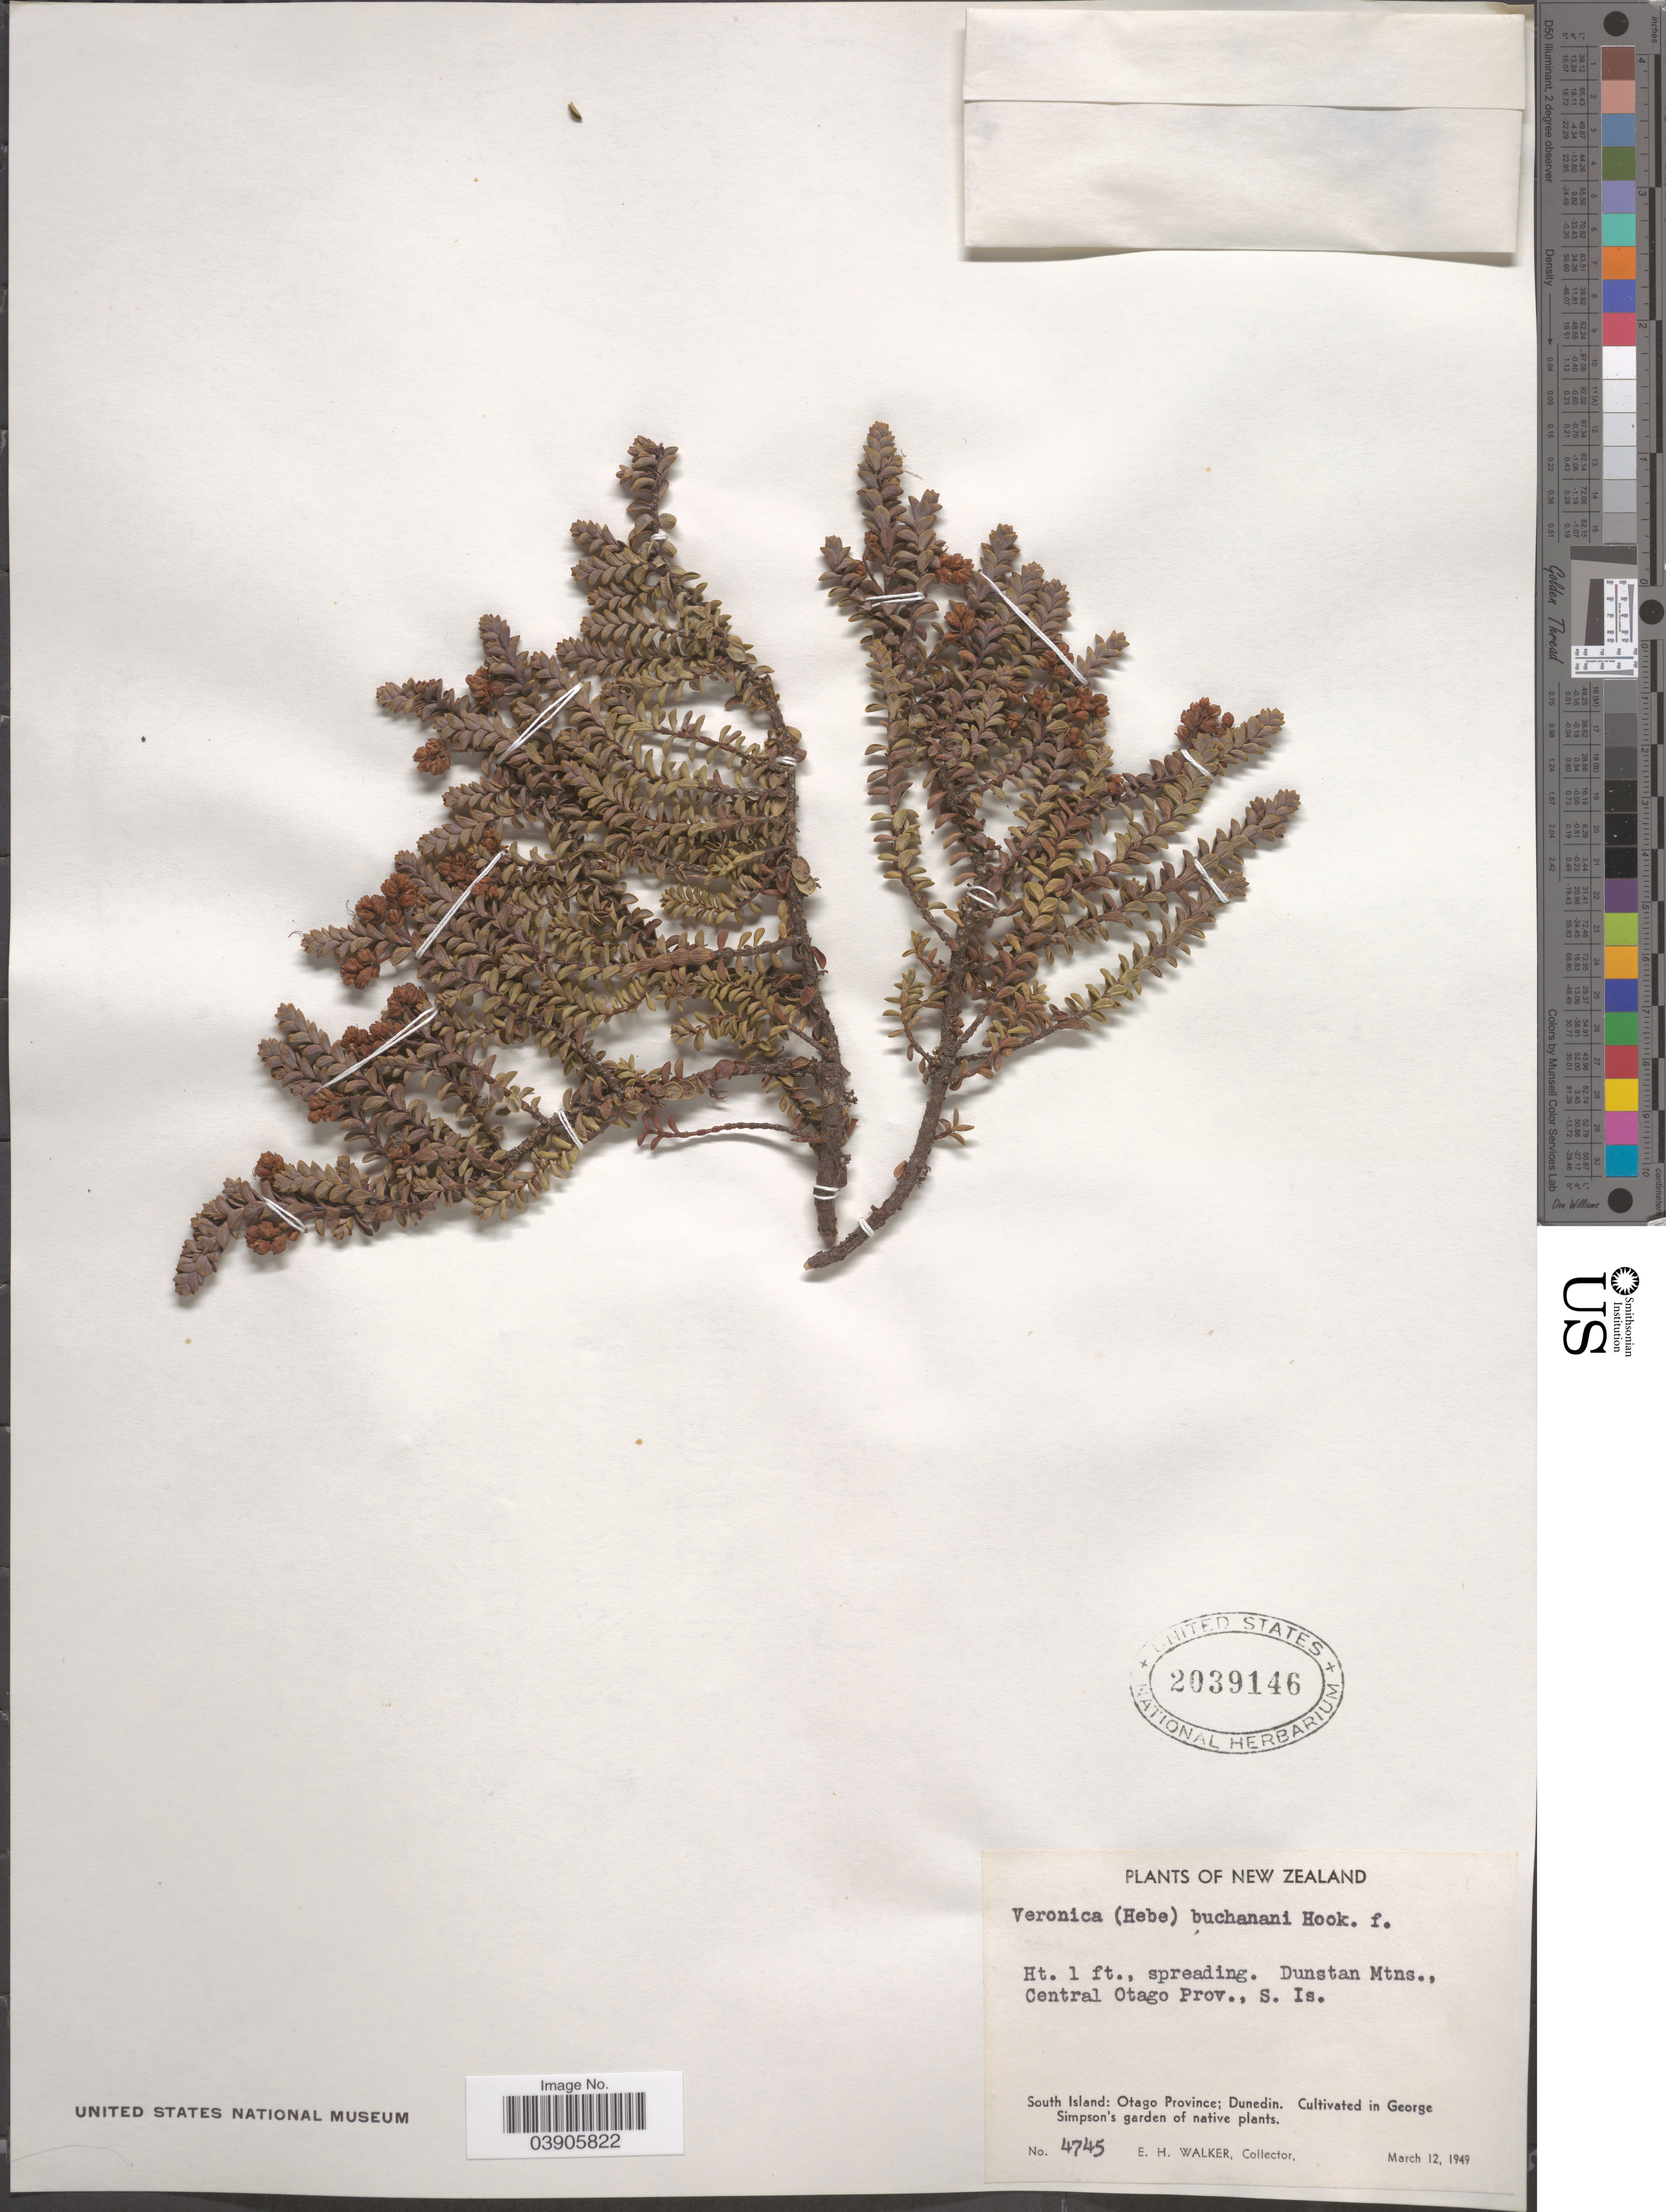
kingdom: Plantae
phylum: Tracheophyta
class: Magnoliopsida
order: Lamiales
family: Plantaginaceae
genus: Hebe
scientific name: Hebe buchananii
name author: (Hook. f.) Cockayne & Allan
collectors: E. H. Walker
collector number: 4745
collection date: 1949-03-12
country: New Zealand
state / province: Otago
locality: Dunstan Mtns., Central Otago Prov., S. Is. South island: Dunedin. Cultivated in George Simpson's garden of native plants.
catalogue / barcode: US 2039146